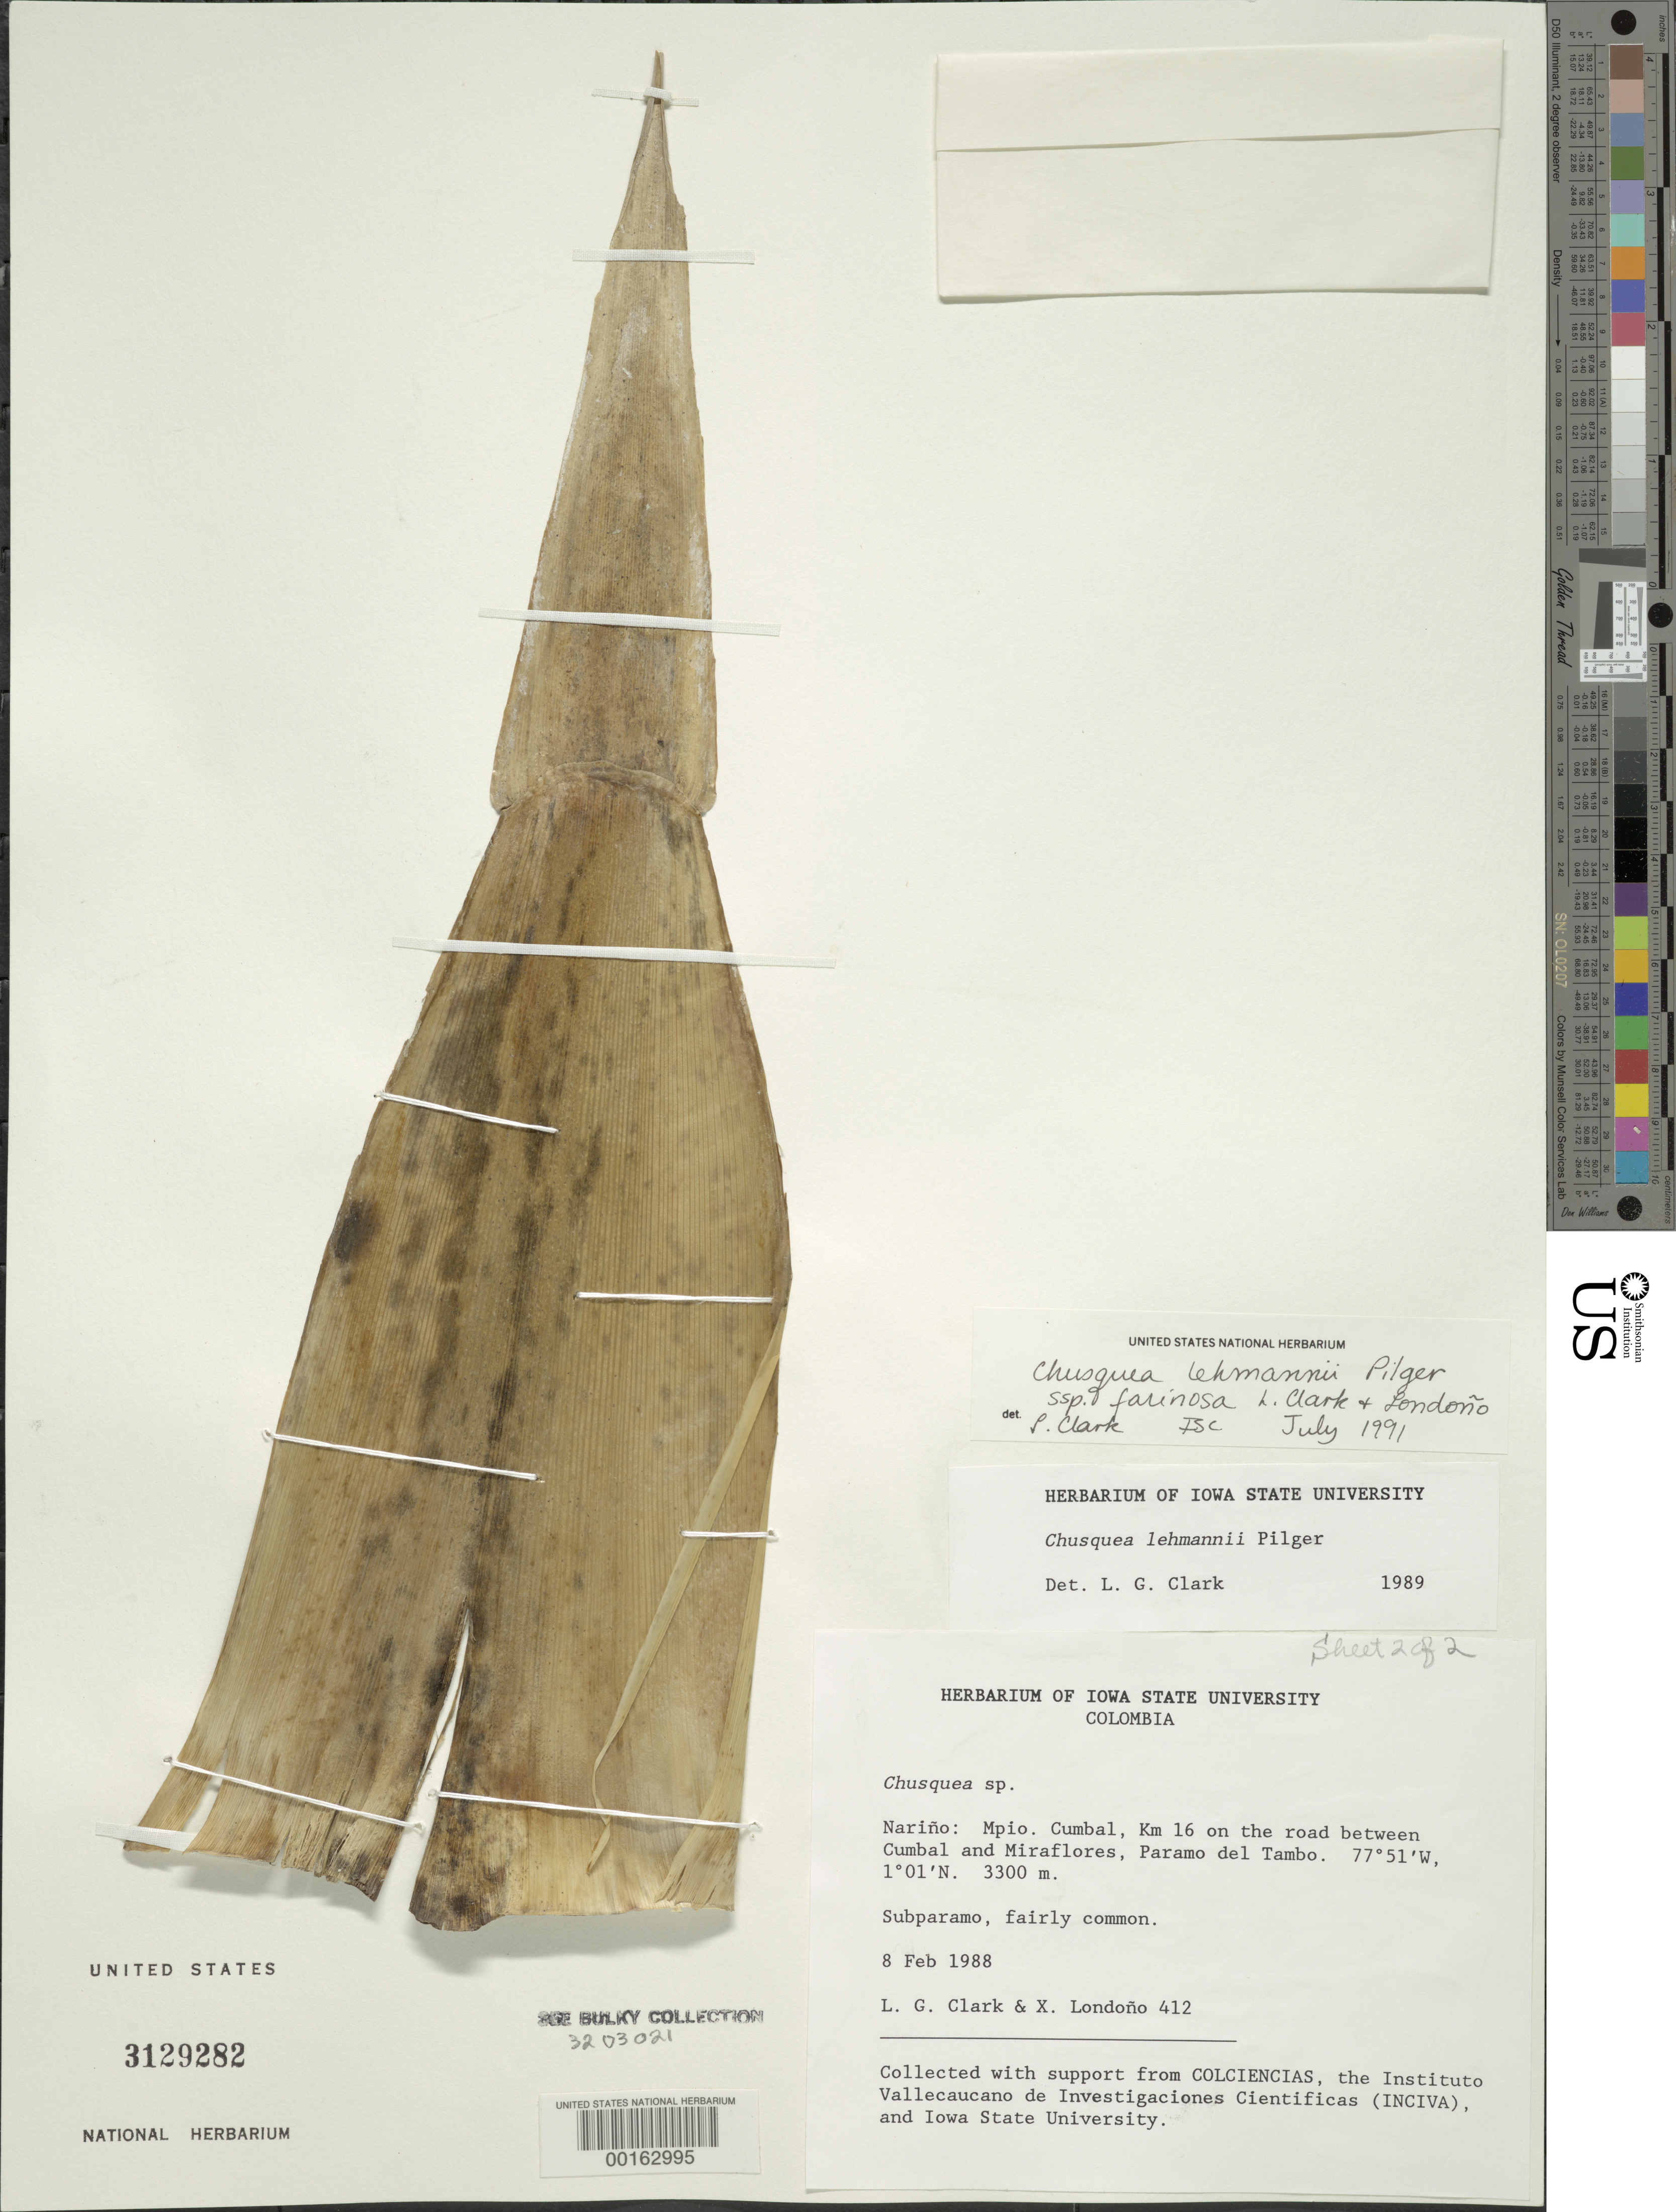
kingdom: Plantae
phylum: Tracheophyta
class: Liliopsida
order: Poales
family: Poaceae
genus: Chusquea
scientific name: Chusquea lehmannii subsp. farinosa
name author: L.G. Clark & Londoño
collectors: L. G. Clark & X. Londoño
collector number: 412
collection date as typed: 08 Feb 1988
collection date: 1988-02-08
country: Colombia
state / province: Nariño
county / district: Cumbal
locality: Km 16 on the road between Cumbal and Miraflores, Paramo del Tambo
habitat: Subparamo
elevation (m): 3300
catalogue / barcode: US 3129282